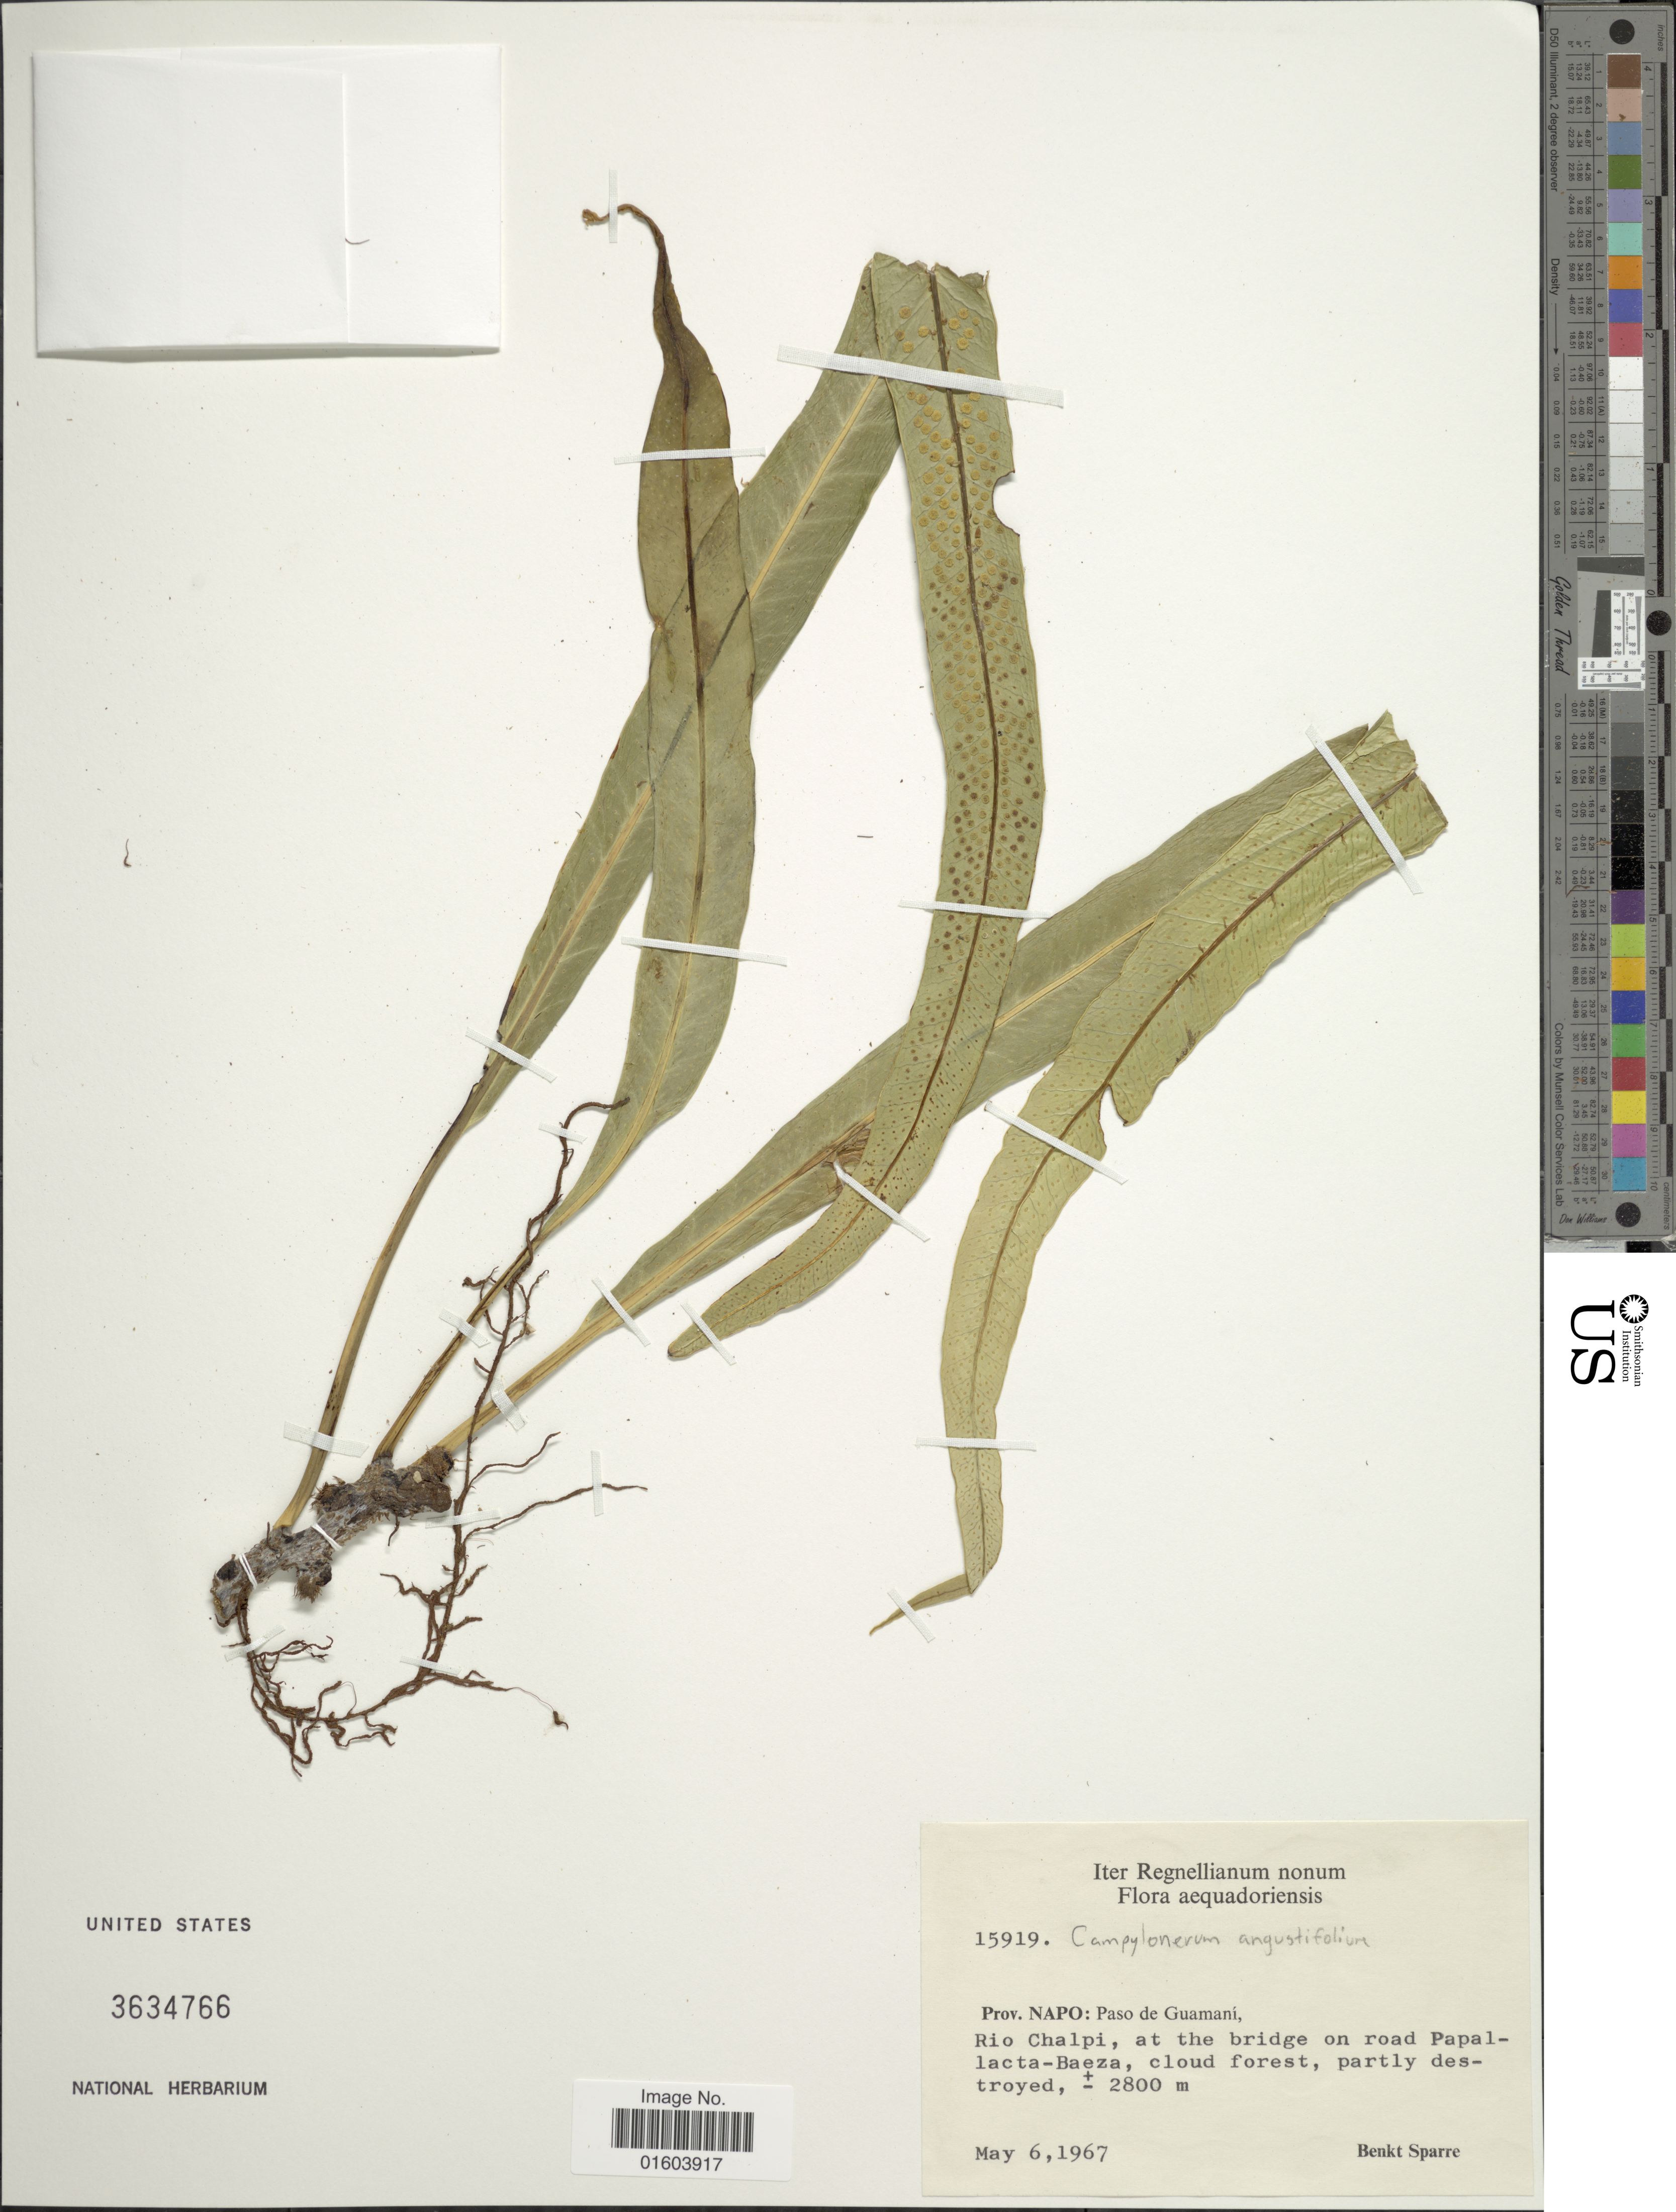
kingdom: Plantae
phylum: Tracheophyta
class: Polypodiopsida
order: Polypodiales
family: Polypodiaceae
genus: Campyloneurum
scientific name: Campyloneurum amphostenon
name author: (Kunze ex Klotzsch) Fée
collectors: B. Sparre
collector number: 15919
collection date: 1967-05-06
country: Ecuador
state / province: Napo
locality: Prov. Napo: Paso de Guamani, Rio Chalpi, at the bridge on road Papallacta-Baeza. aequadoriensis.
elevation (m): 2800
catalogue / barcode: US 3634766